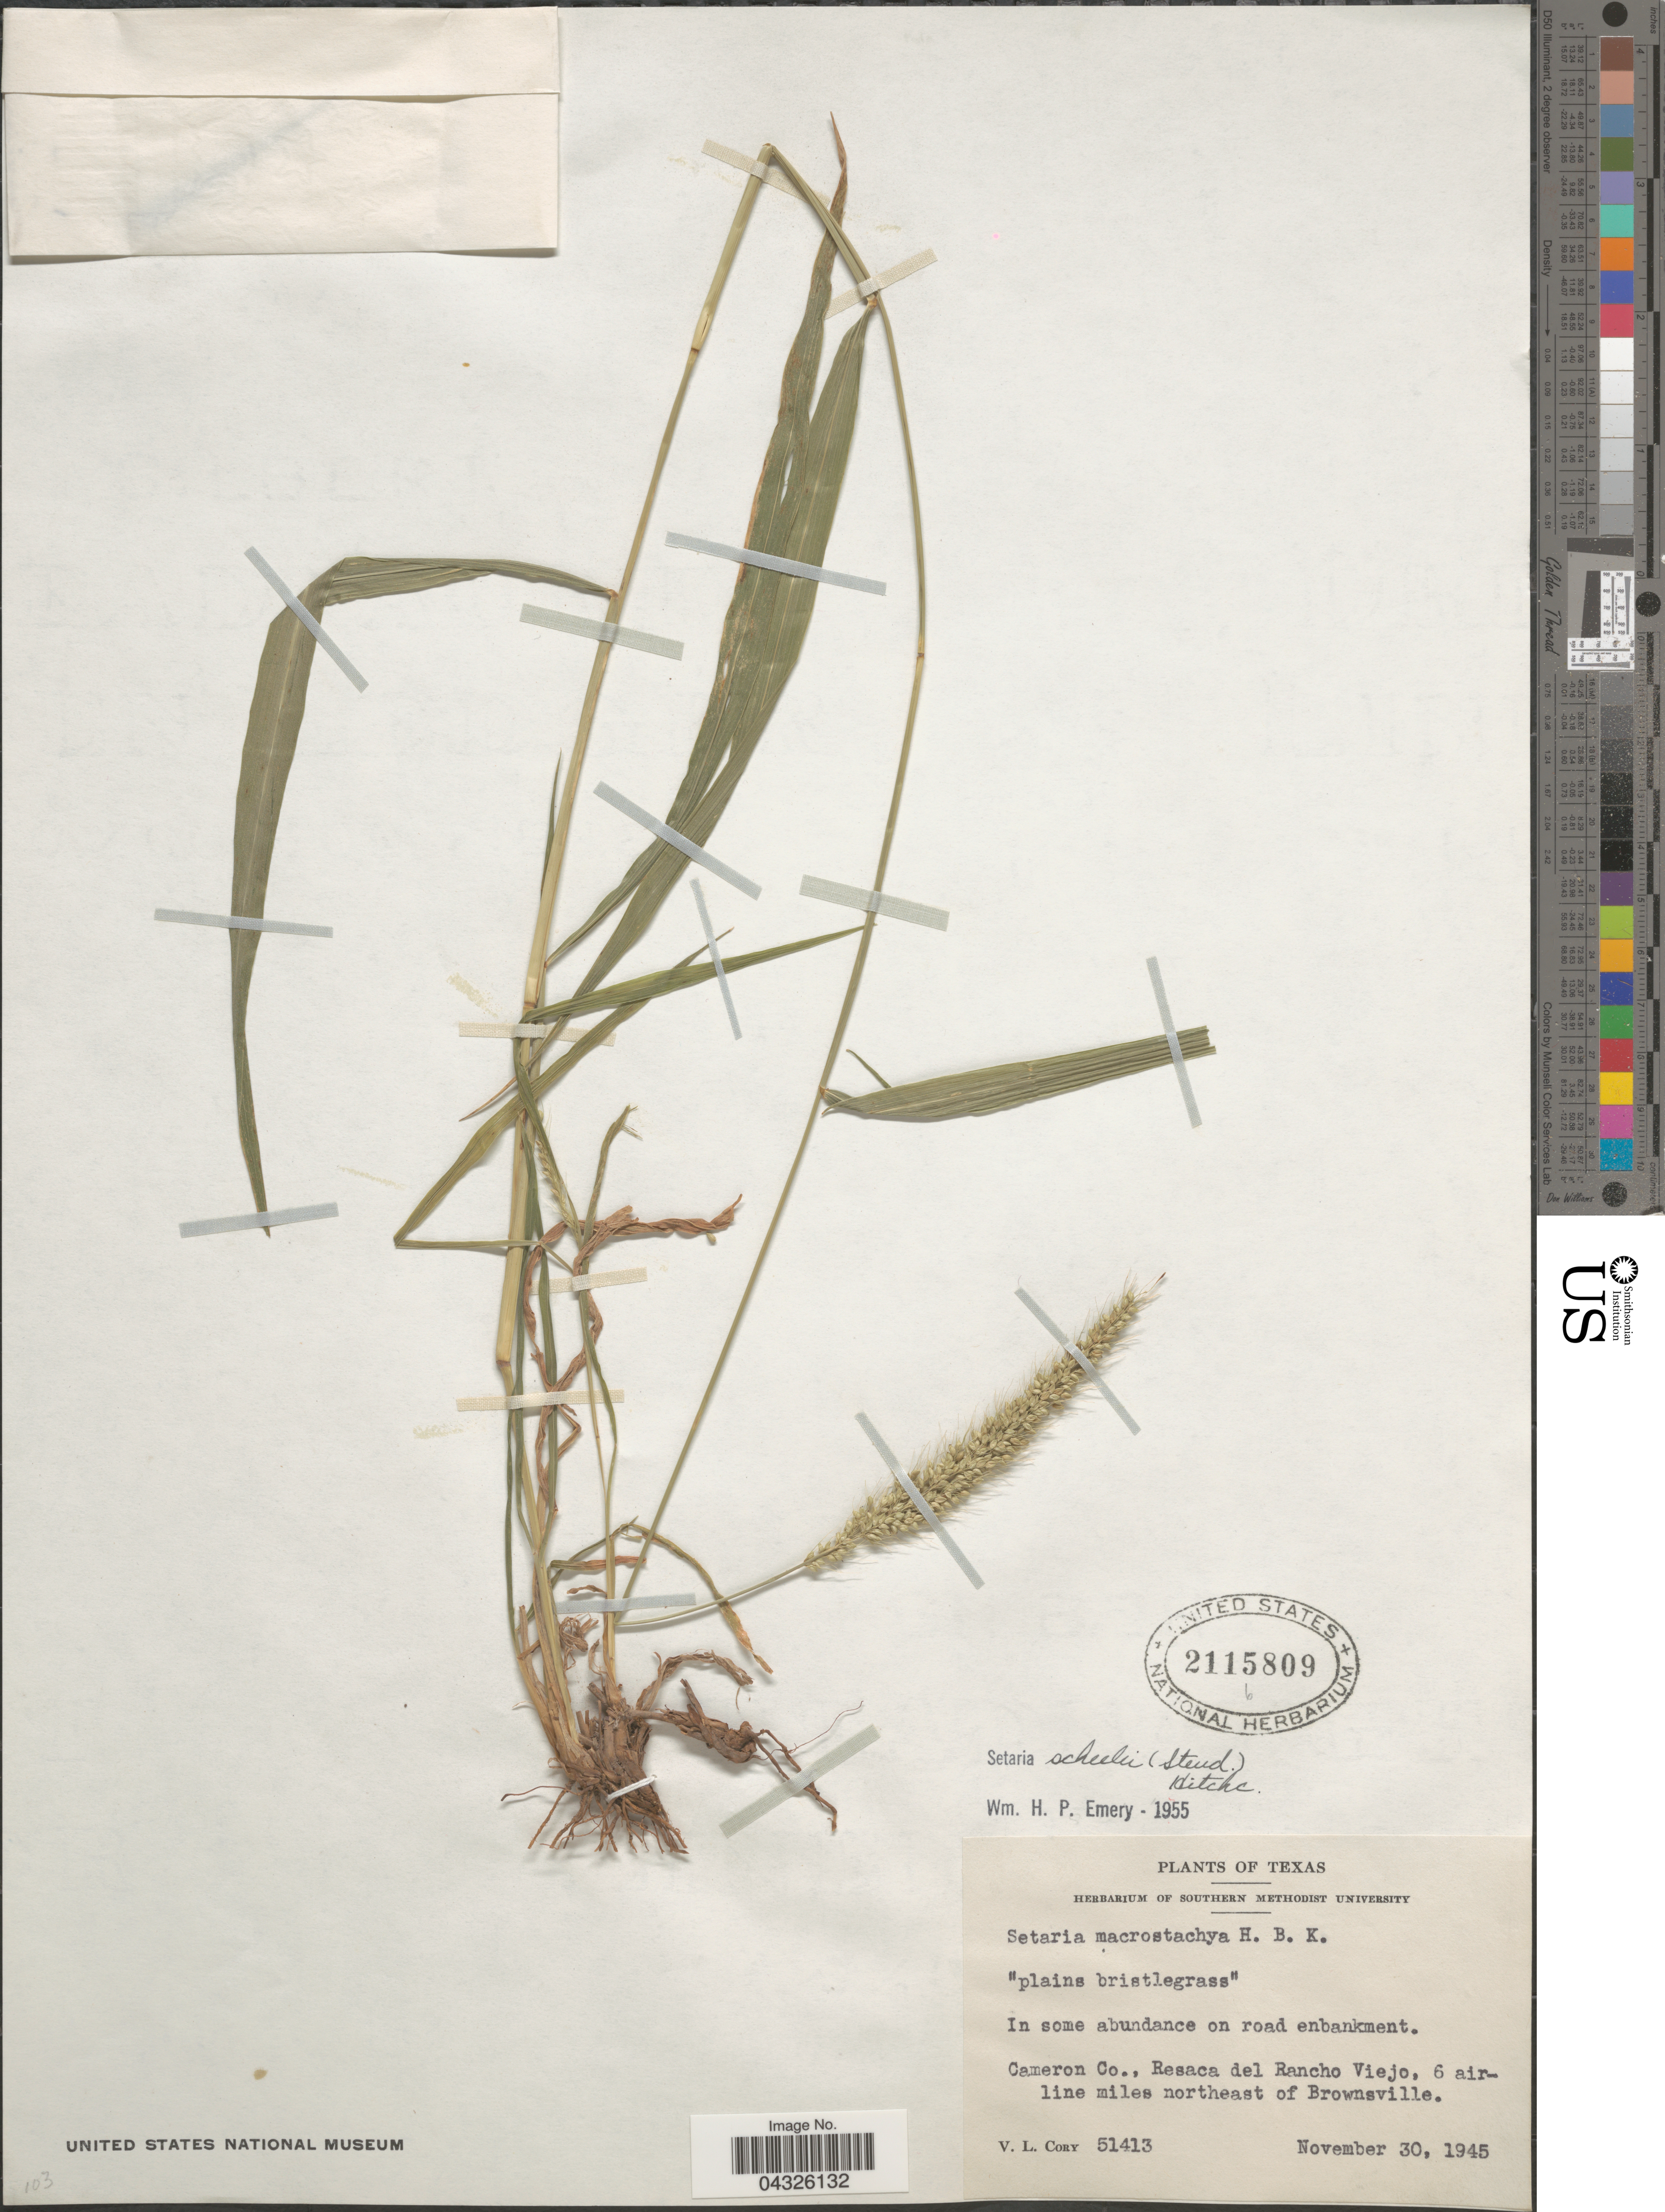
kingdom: Plantae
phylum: Tracheophyta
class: Liliopsida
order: Poales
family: Poaceae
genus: Setaria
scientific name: Setaria scheelei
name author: (Steud.) Hitchc.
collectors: V. Cory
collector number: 51413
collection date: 1945-11-30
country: United States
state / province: Texas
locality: Cameron Co., Resaca del Rancho Viejo, 6 airline miles northeast of Brownsville.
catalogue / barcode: US 2115809